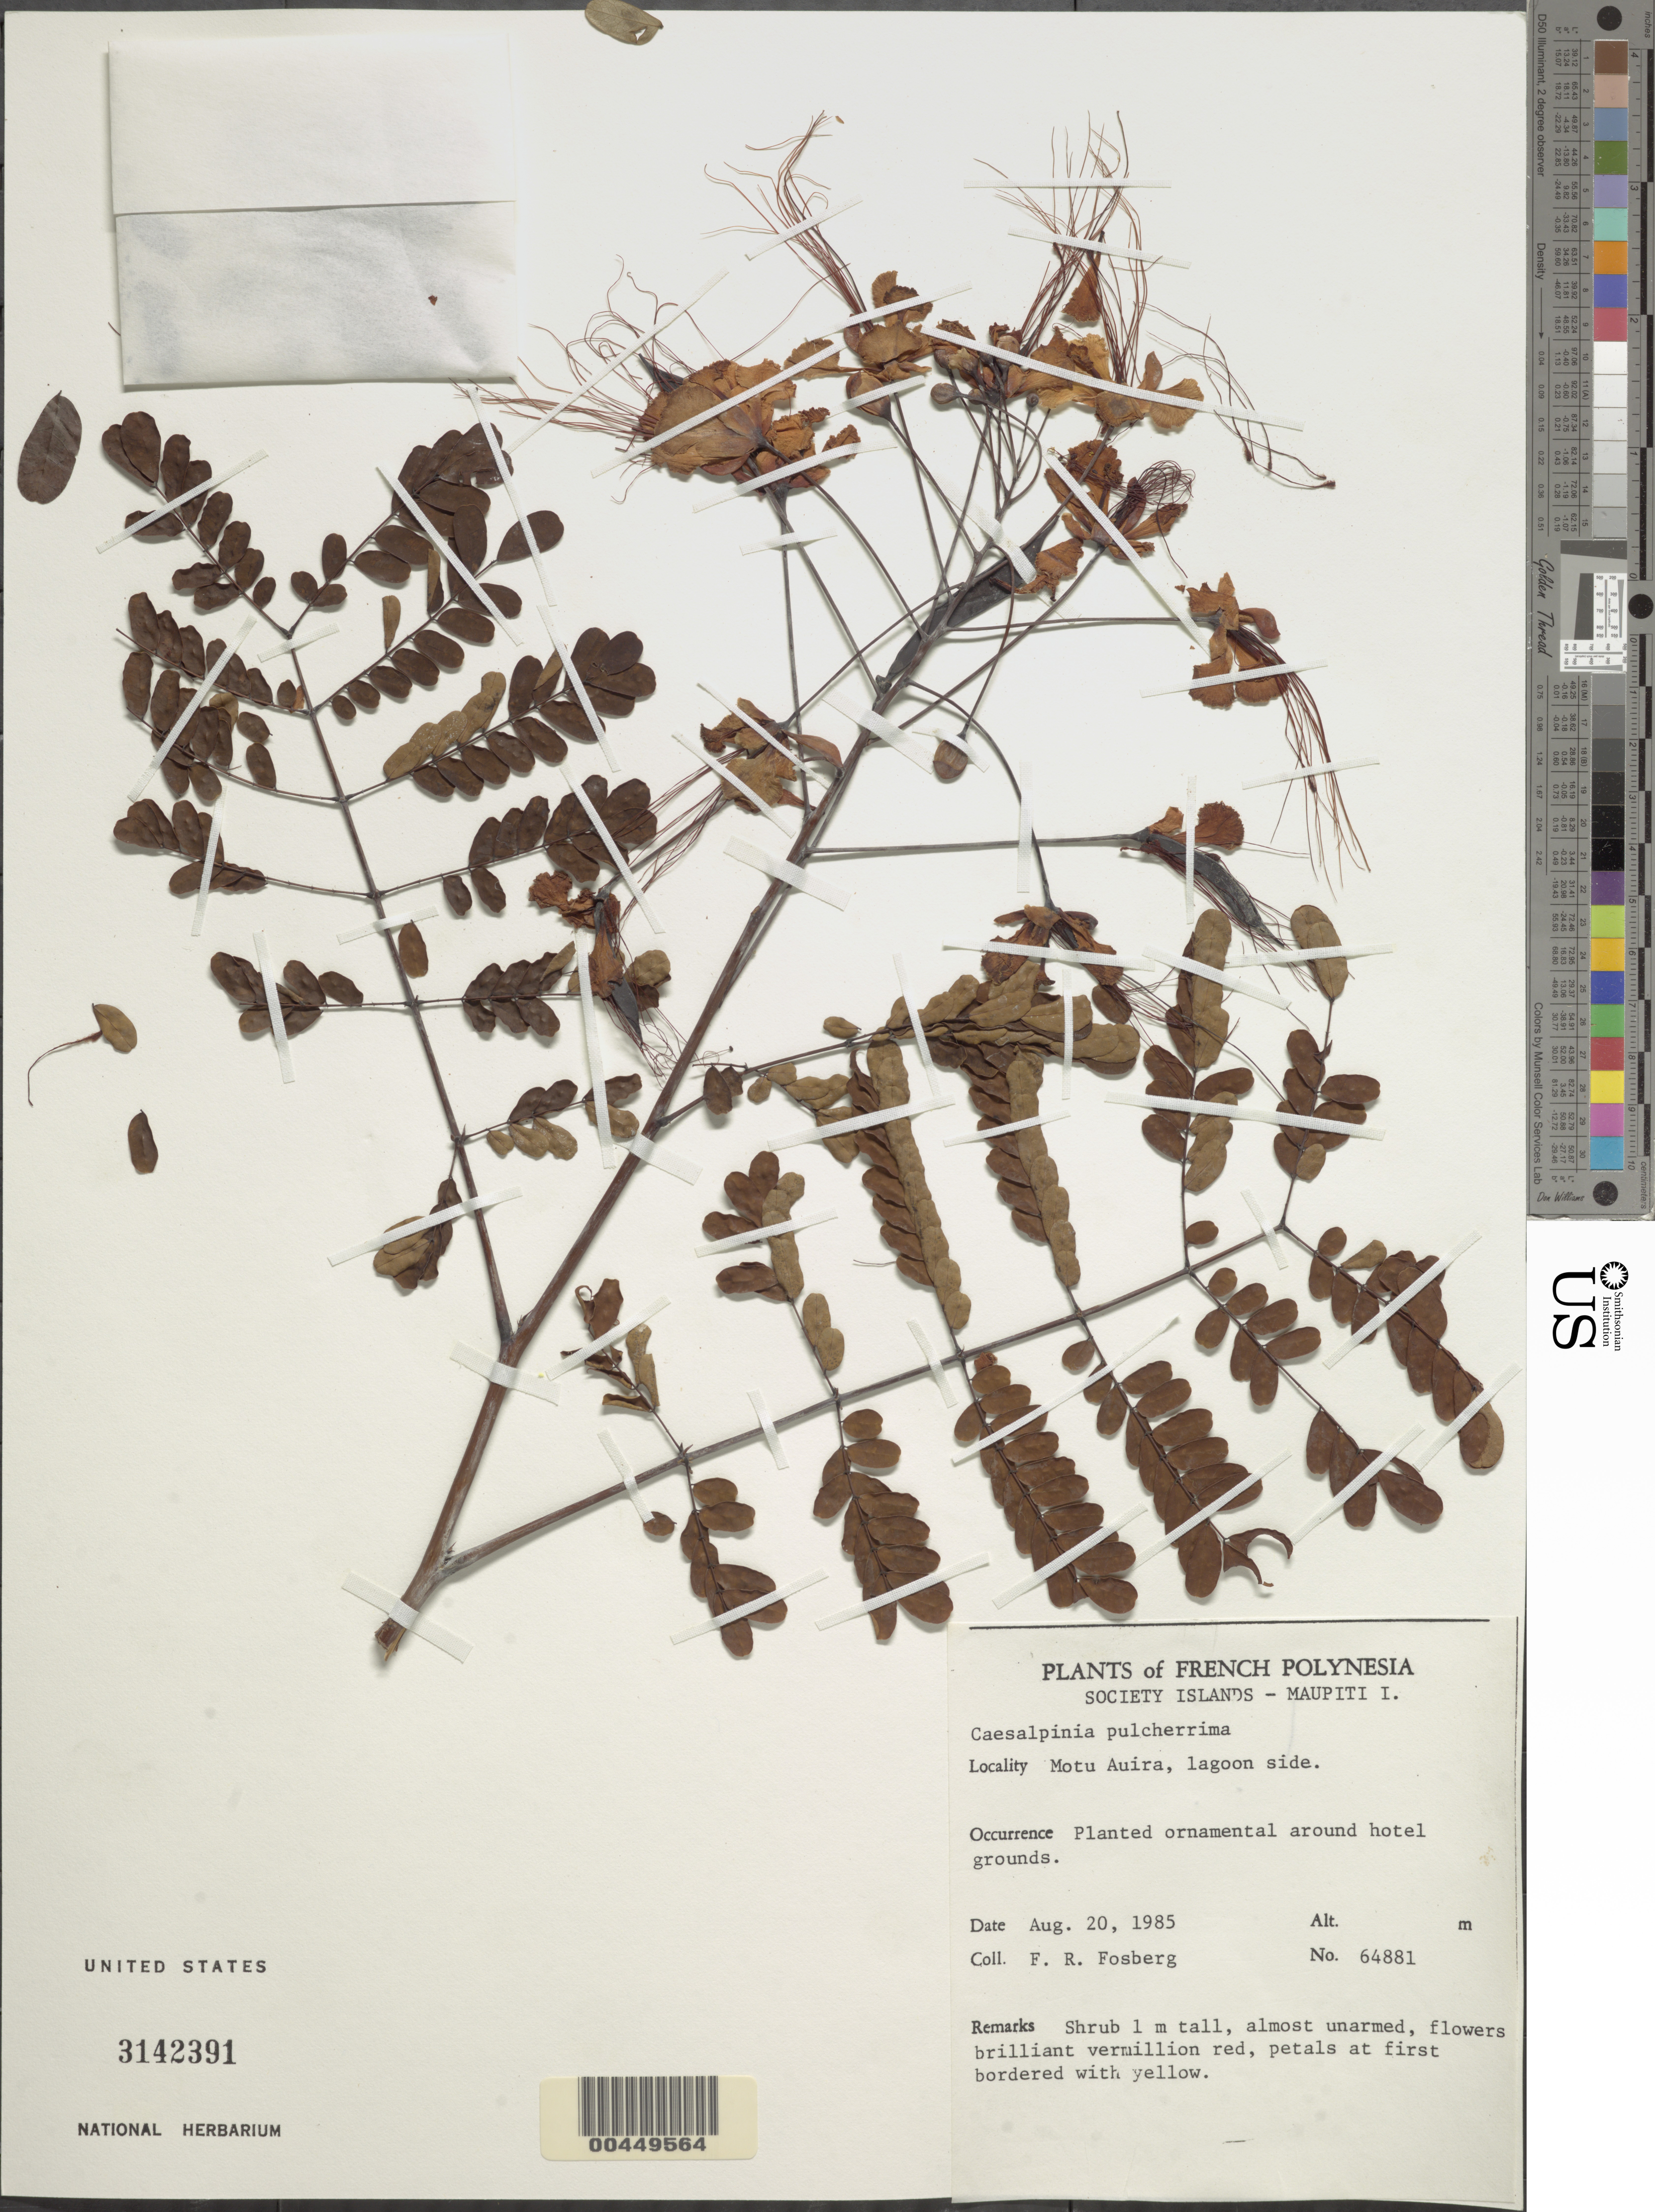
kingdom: Plantae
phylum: Tracheophyta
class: Magnoliopsida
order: Fabales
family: Fabaceae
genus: Caesalpinia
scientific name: Caesalpinia pulcherrima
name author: (L.) Sw.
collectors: F. R. Fosberg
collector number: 64881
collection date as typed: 20 Aug 1985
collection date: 1985-08-20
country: French Polynesia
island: Maupiti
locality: Motu auira [Society Is.]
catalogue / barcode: US 3142391